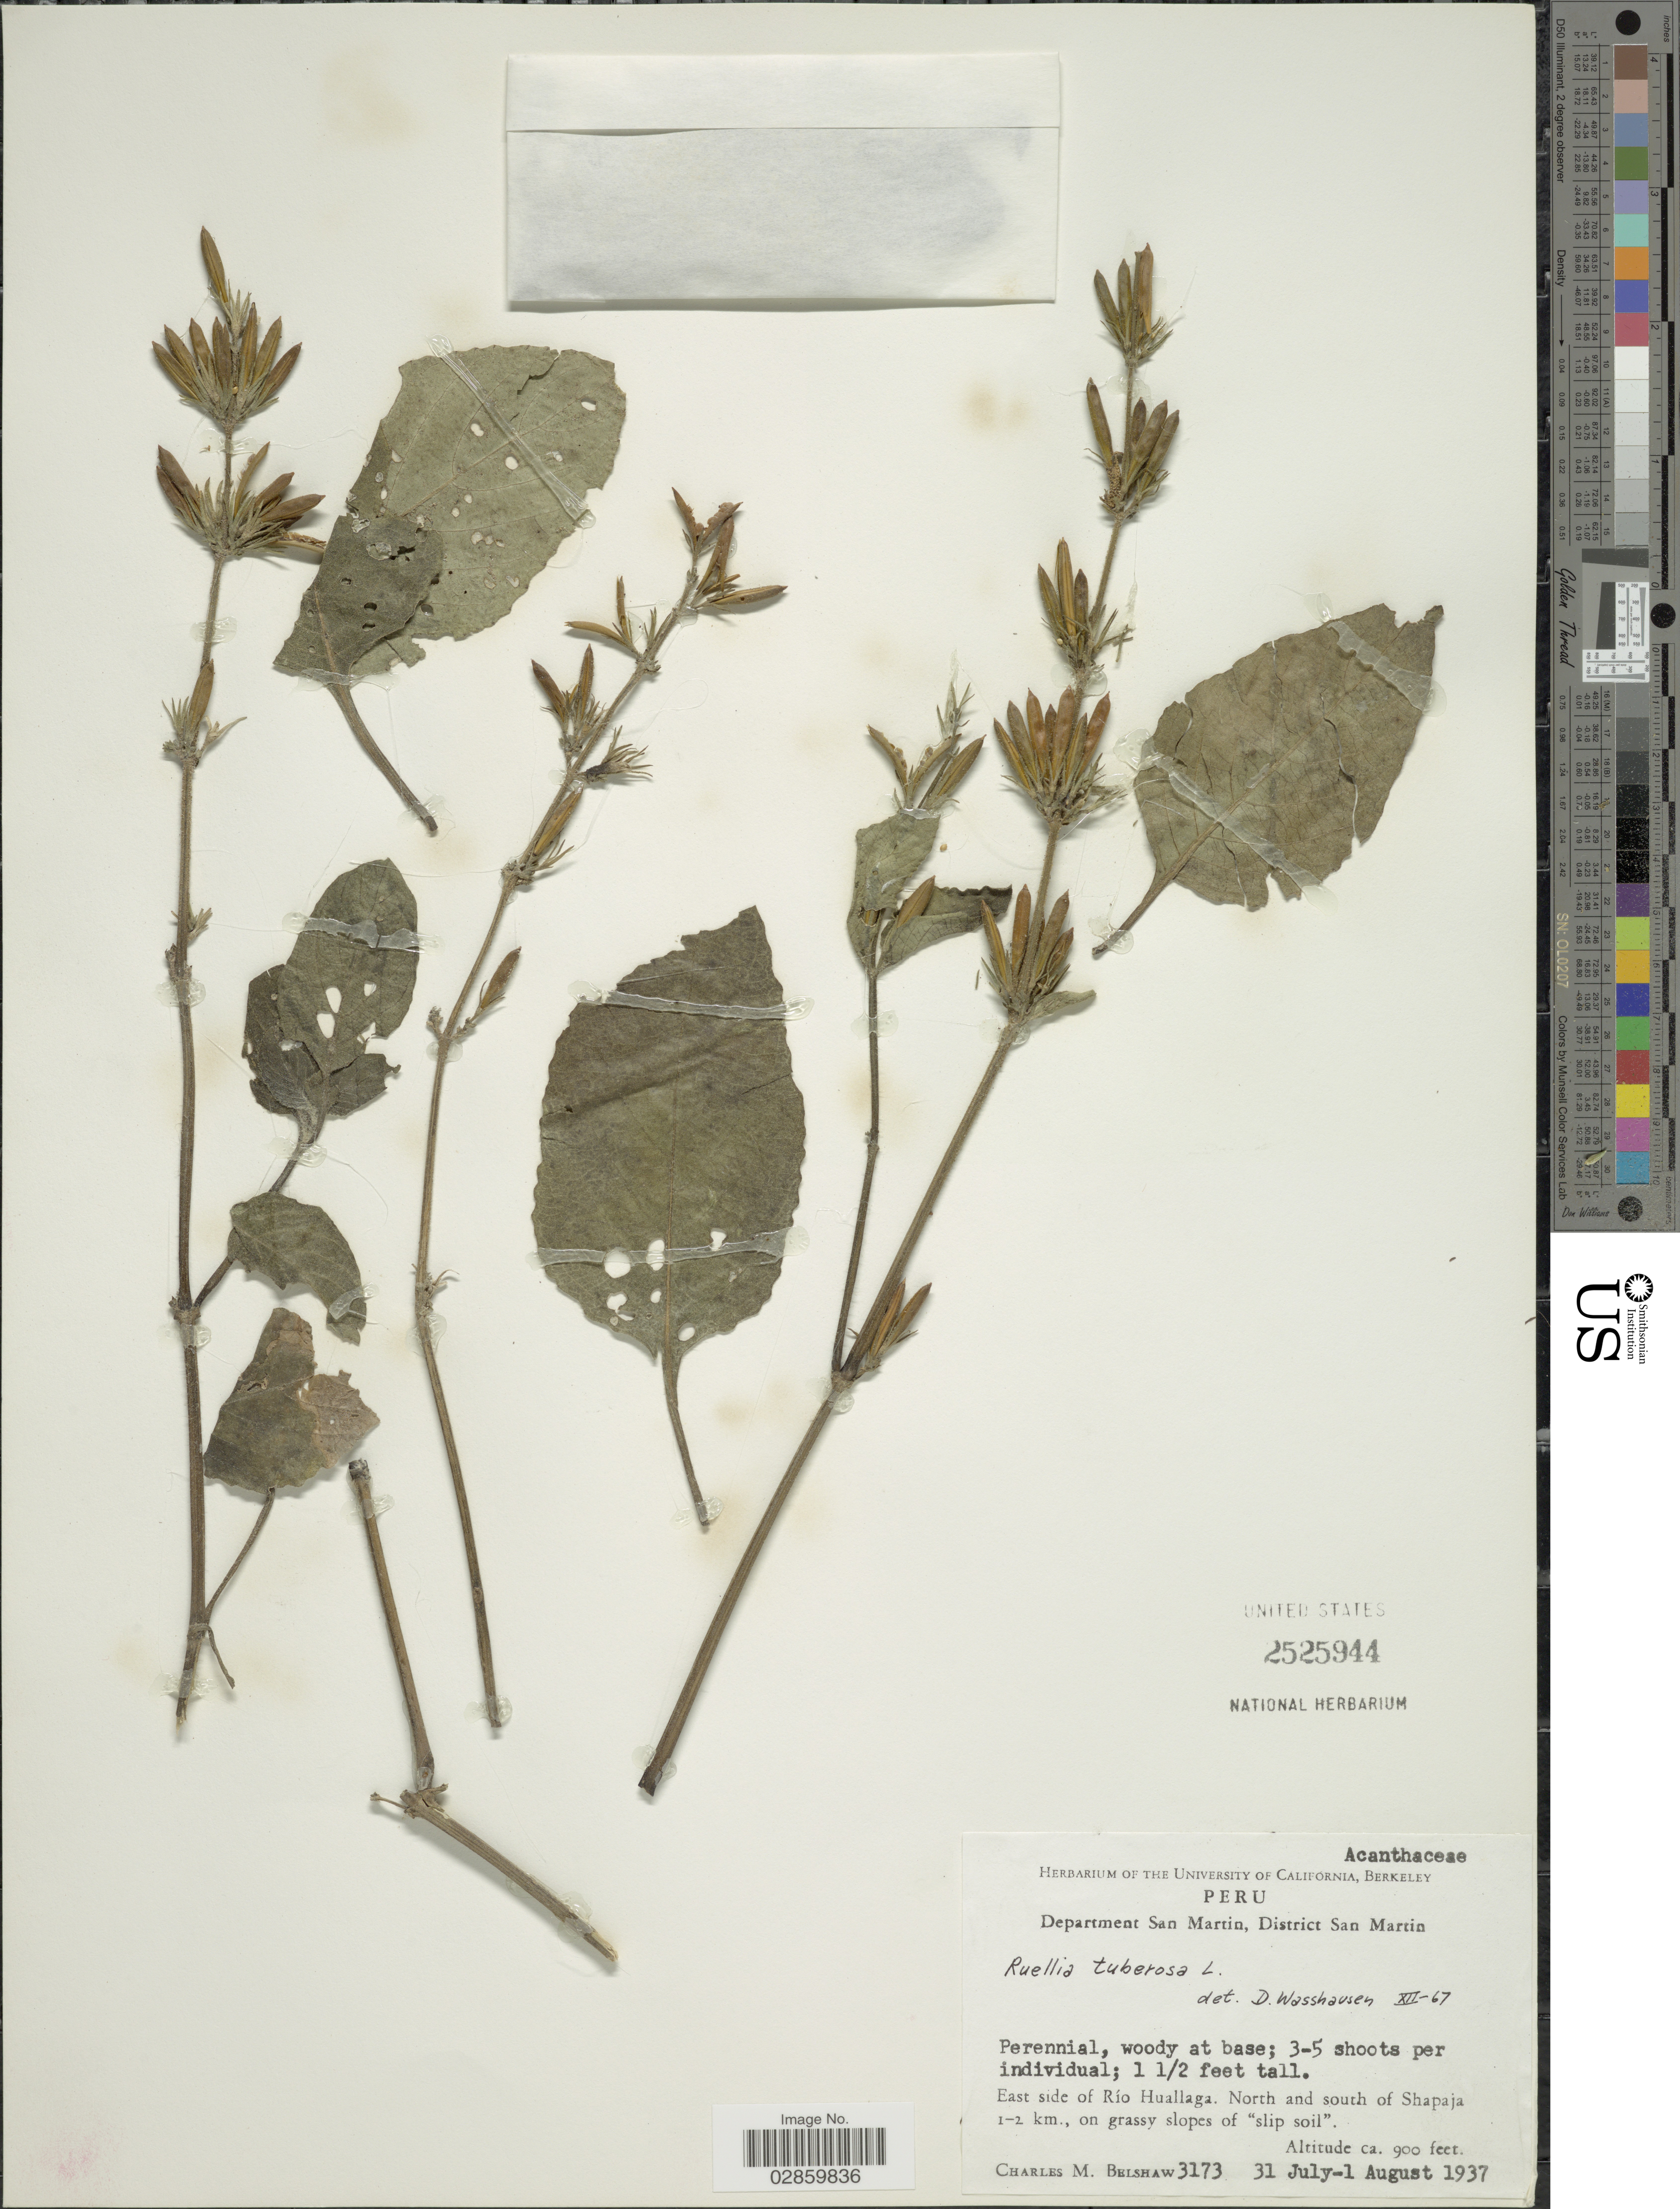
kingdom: Plantae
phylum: Tracheophyta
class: Magnoliopsida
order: Lamiales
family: Acanthaceae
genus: Ruellia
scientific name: Ruellia ciliatiflora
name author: Hook.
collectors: C. Shaw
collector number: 3173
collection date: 1937-07-31/1937-08-01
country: Peru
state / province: San Martín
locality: Department San Martin, District San Martin. East side of Río Huallaga. North and south of Shapaja 1-2 km.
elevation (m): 274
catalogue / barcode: US 2525944